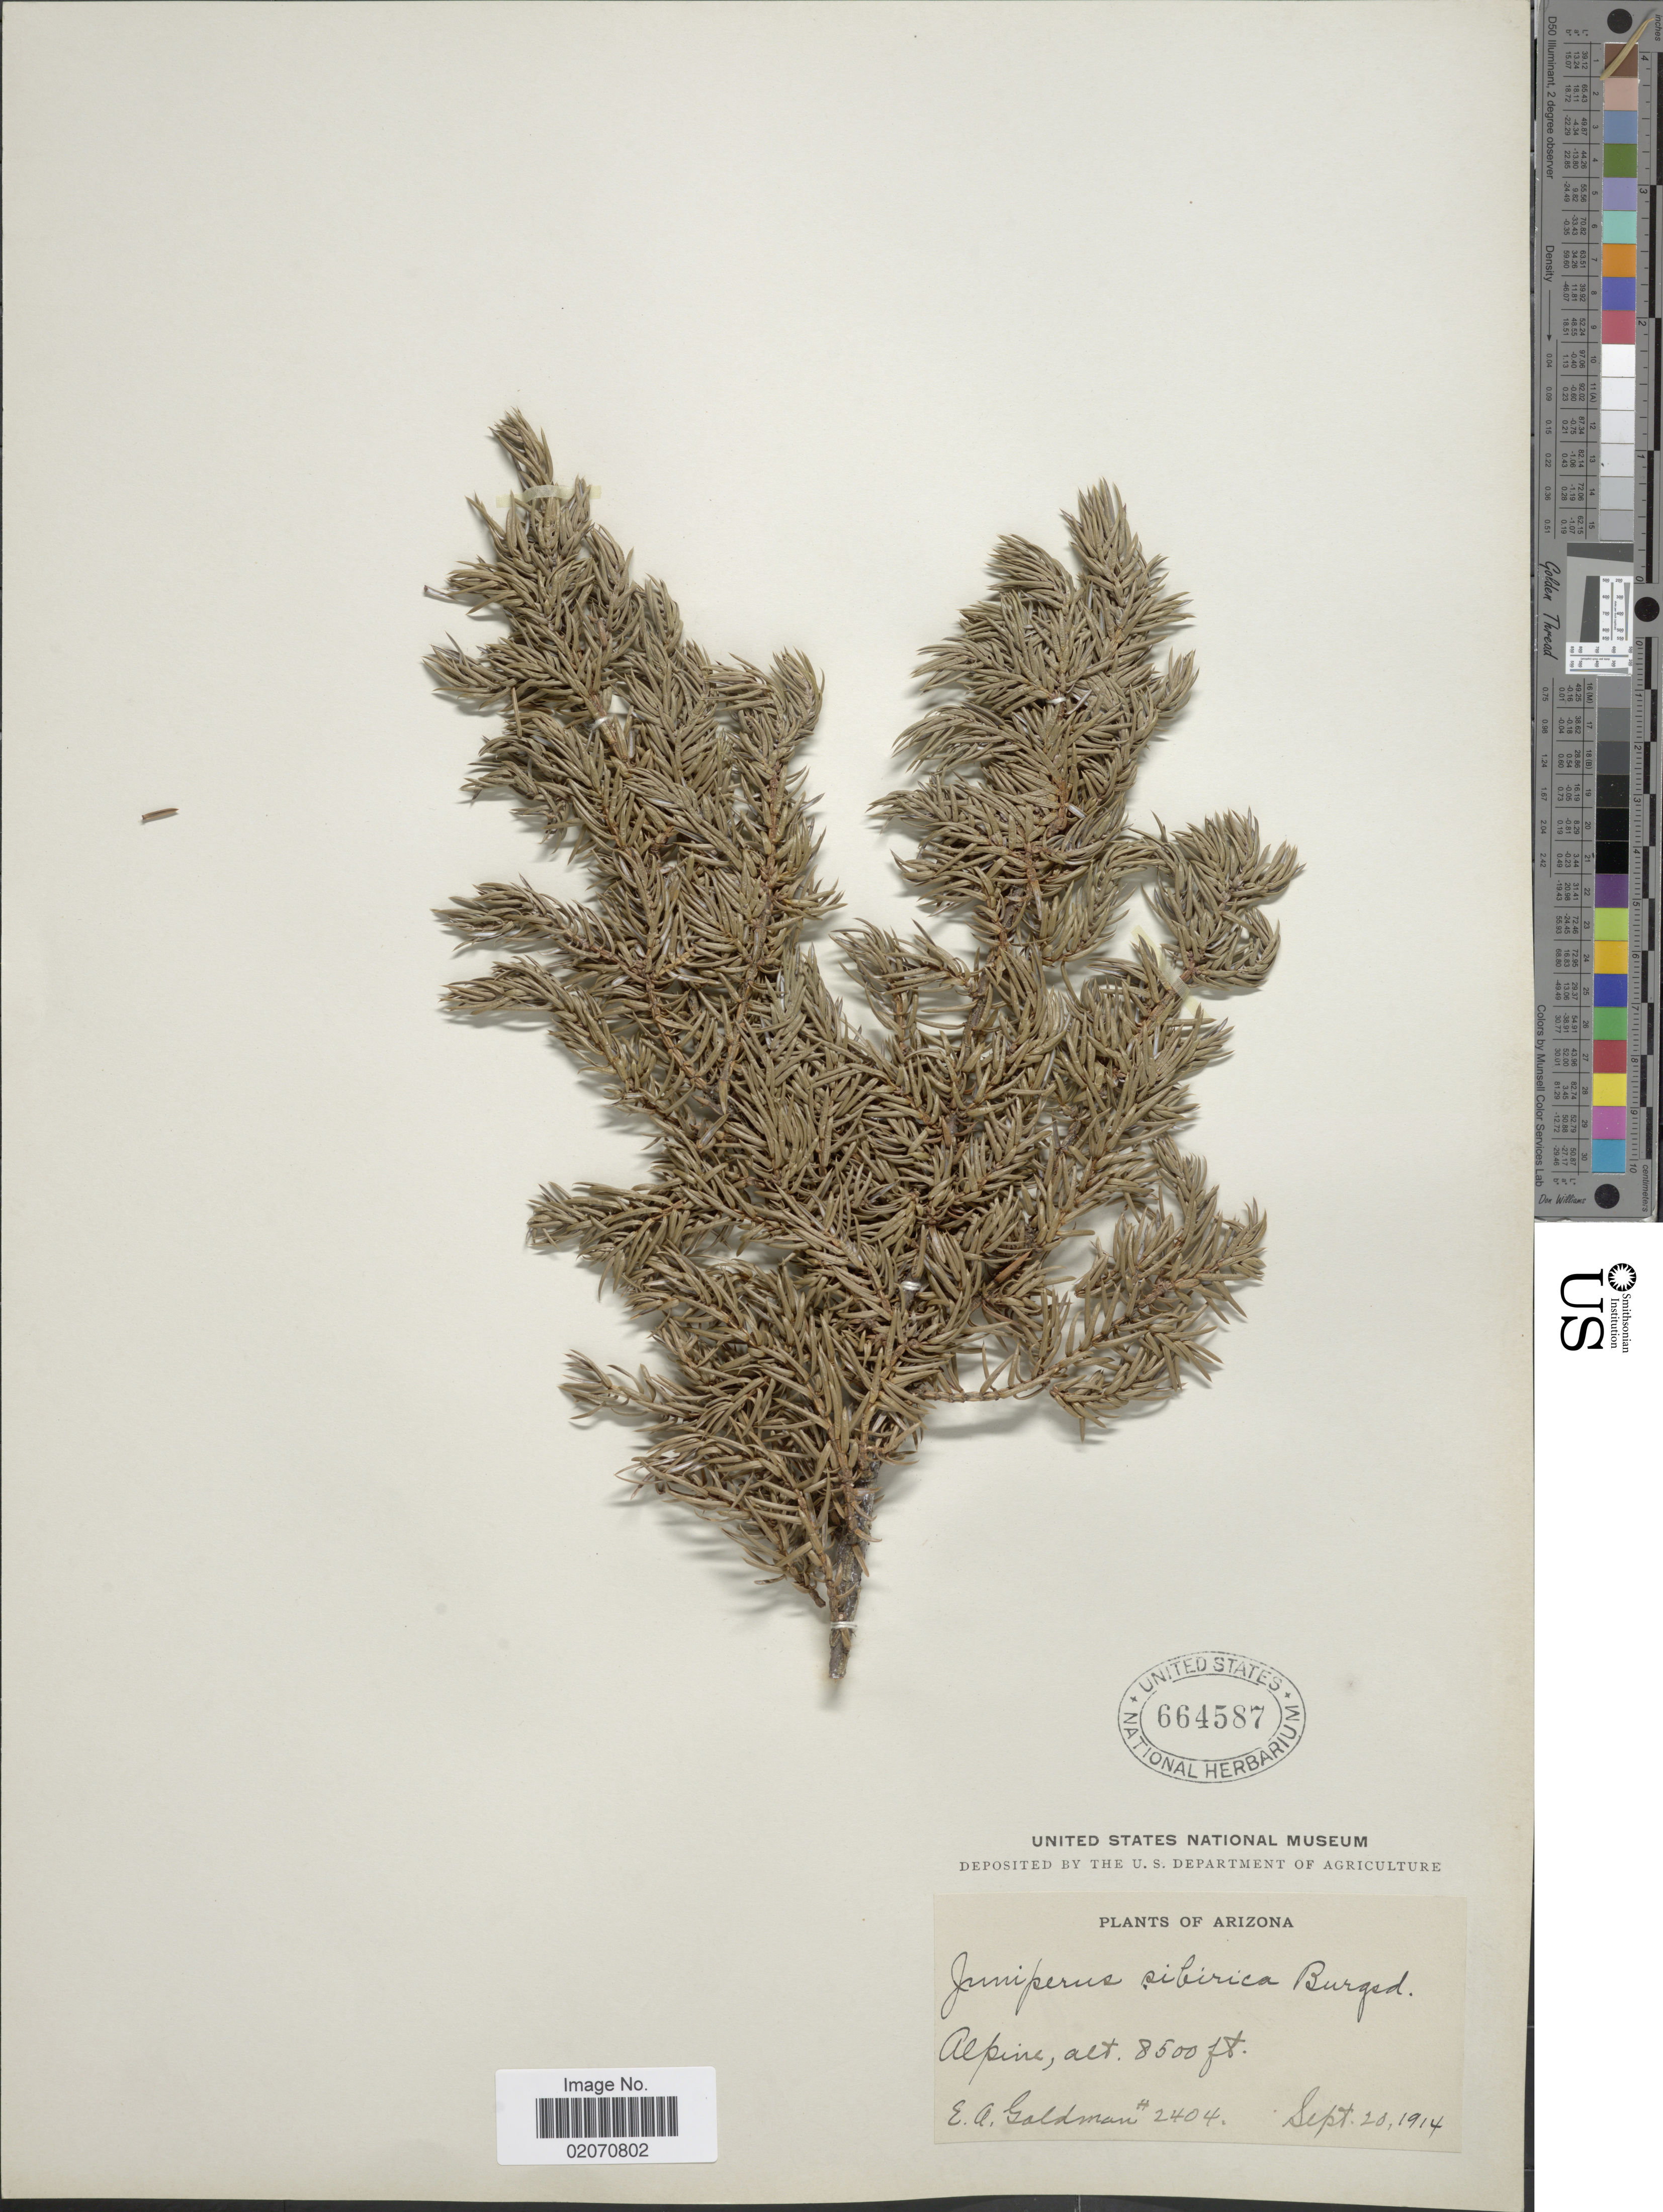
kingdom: Plantae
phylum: Tracheophyta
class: Pinopsida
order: Pinales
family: Cupressaceae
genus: Juniperus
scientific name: Juniperus communis subsp. nana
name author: (Willd.) Syme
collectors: E. A. Goldman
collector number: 2404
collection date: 1914-09-20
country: United States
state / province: Arizona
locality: Alpine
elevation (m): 2591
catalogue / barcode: US 664587